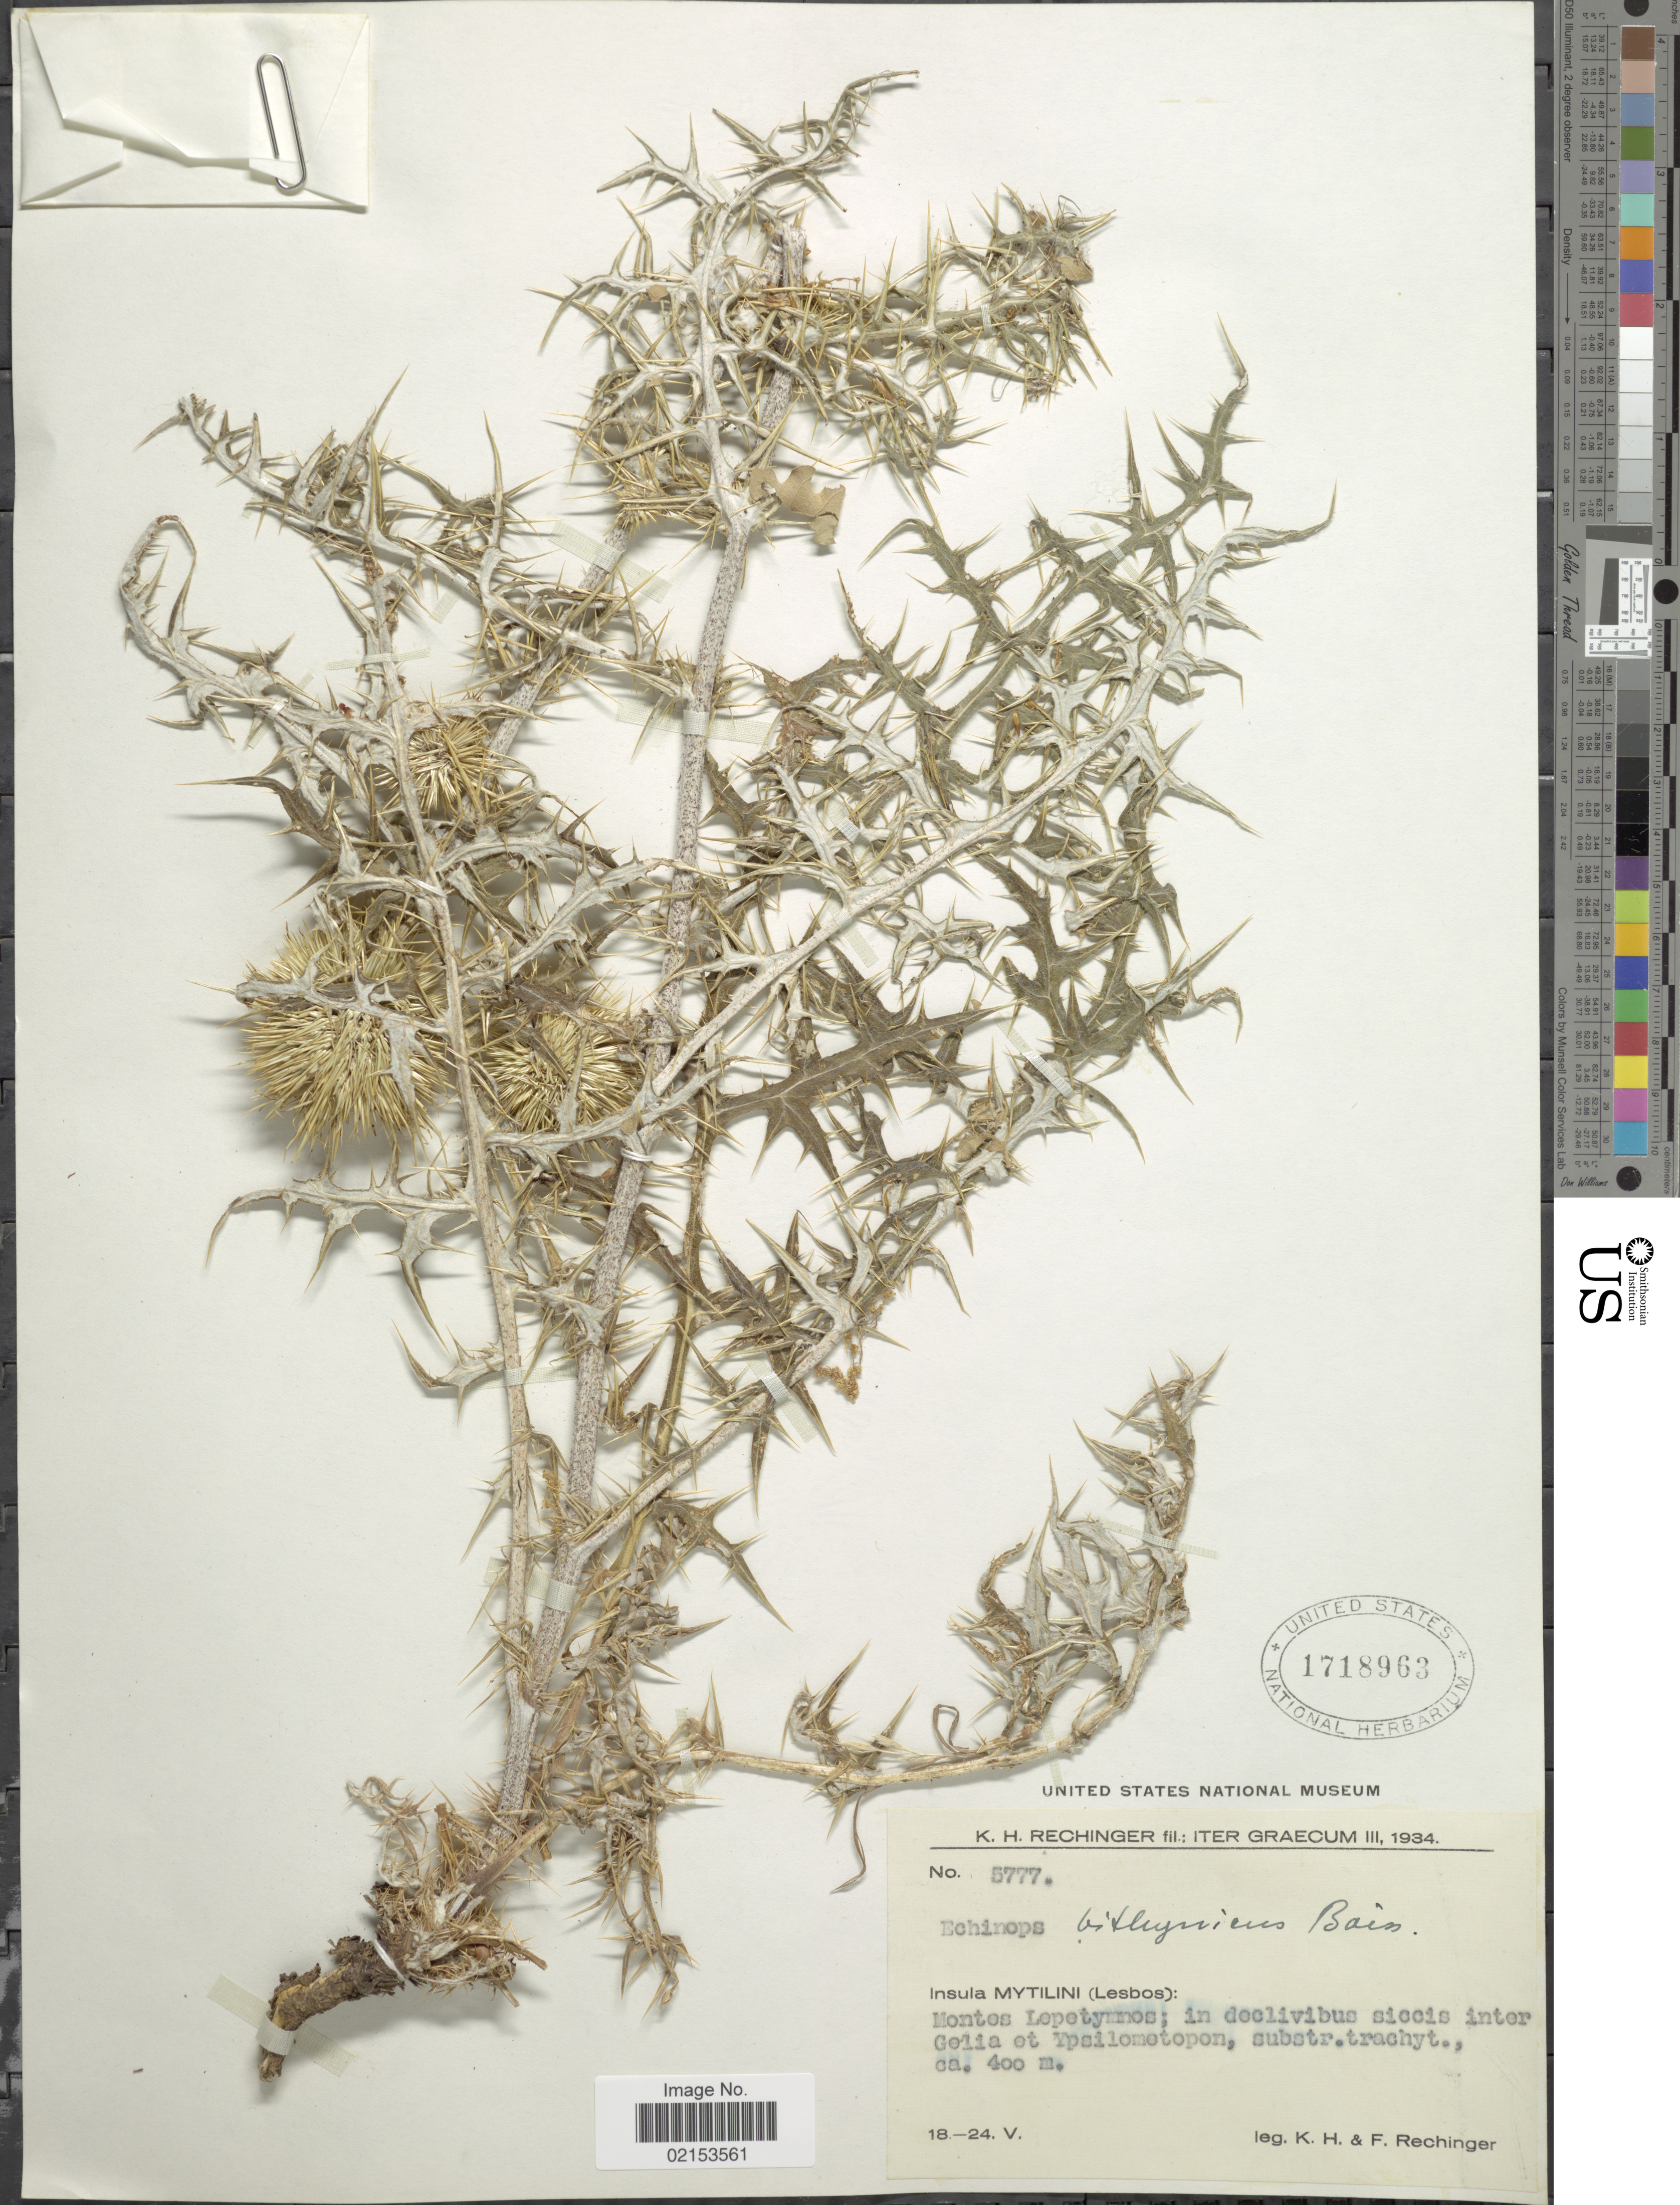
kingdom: Plantae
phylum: Tracheophyta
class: Magnoliopsida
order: Asterales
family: Asteraceae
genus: Echinops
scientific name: Echinops spinosissimus subsp. bithynicus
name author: (Boiss.) Greuter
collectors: K. H. Rechinger & F. Rechinger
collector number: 5777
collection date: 1934-05-18/1934-05-24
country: Greece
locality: Iter Graecum III. Insula Mytilini (Lesbos) Montes Lepetymnos, inter Gelia et Ypsilometopon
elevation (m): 400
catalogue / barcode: US 1718963